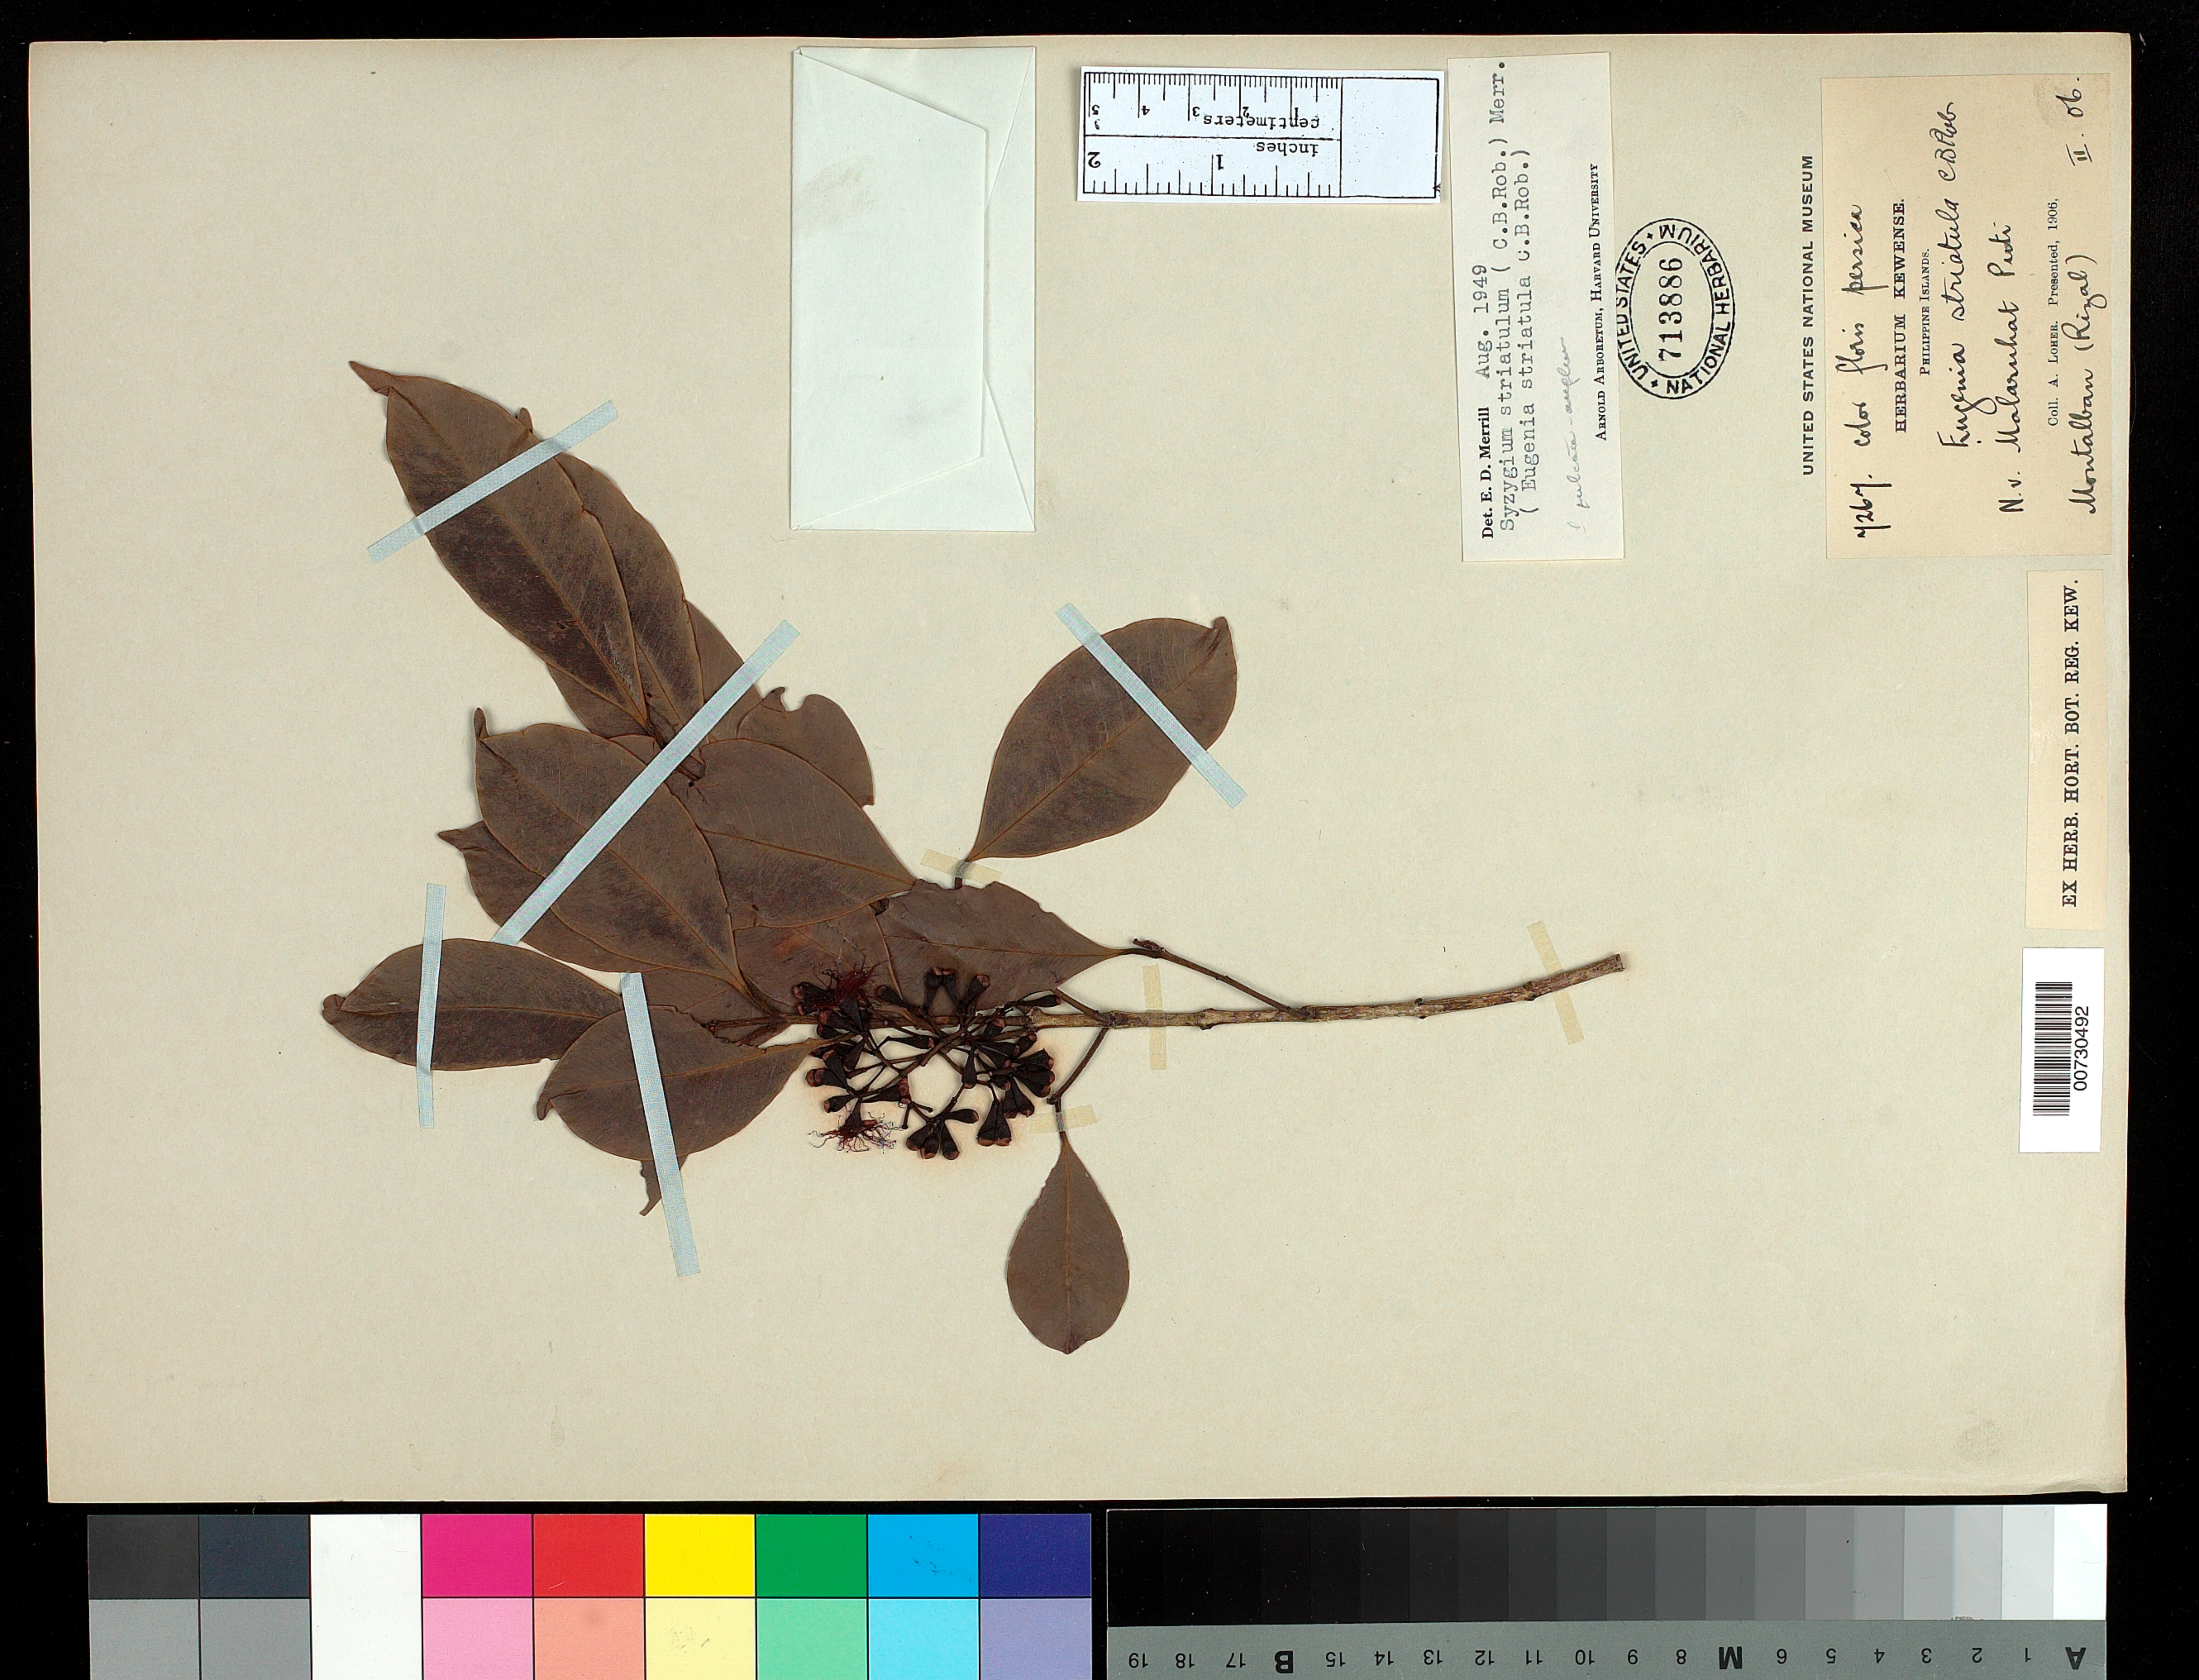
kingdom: Plantae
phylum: Tracheophyta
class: Magnoliopsida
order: Myrtales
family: Myrtaceae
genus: Syzygium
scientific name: Syzygium striatulum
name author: (C.B. Rob.) Merr.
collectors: A. Loher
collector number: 7267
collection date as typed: Feb 1906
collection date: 1906-02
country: Philippines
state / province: Calabarzon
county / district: Rizal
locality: Montalban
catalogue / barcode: US 713886